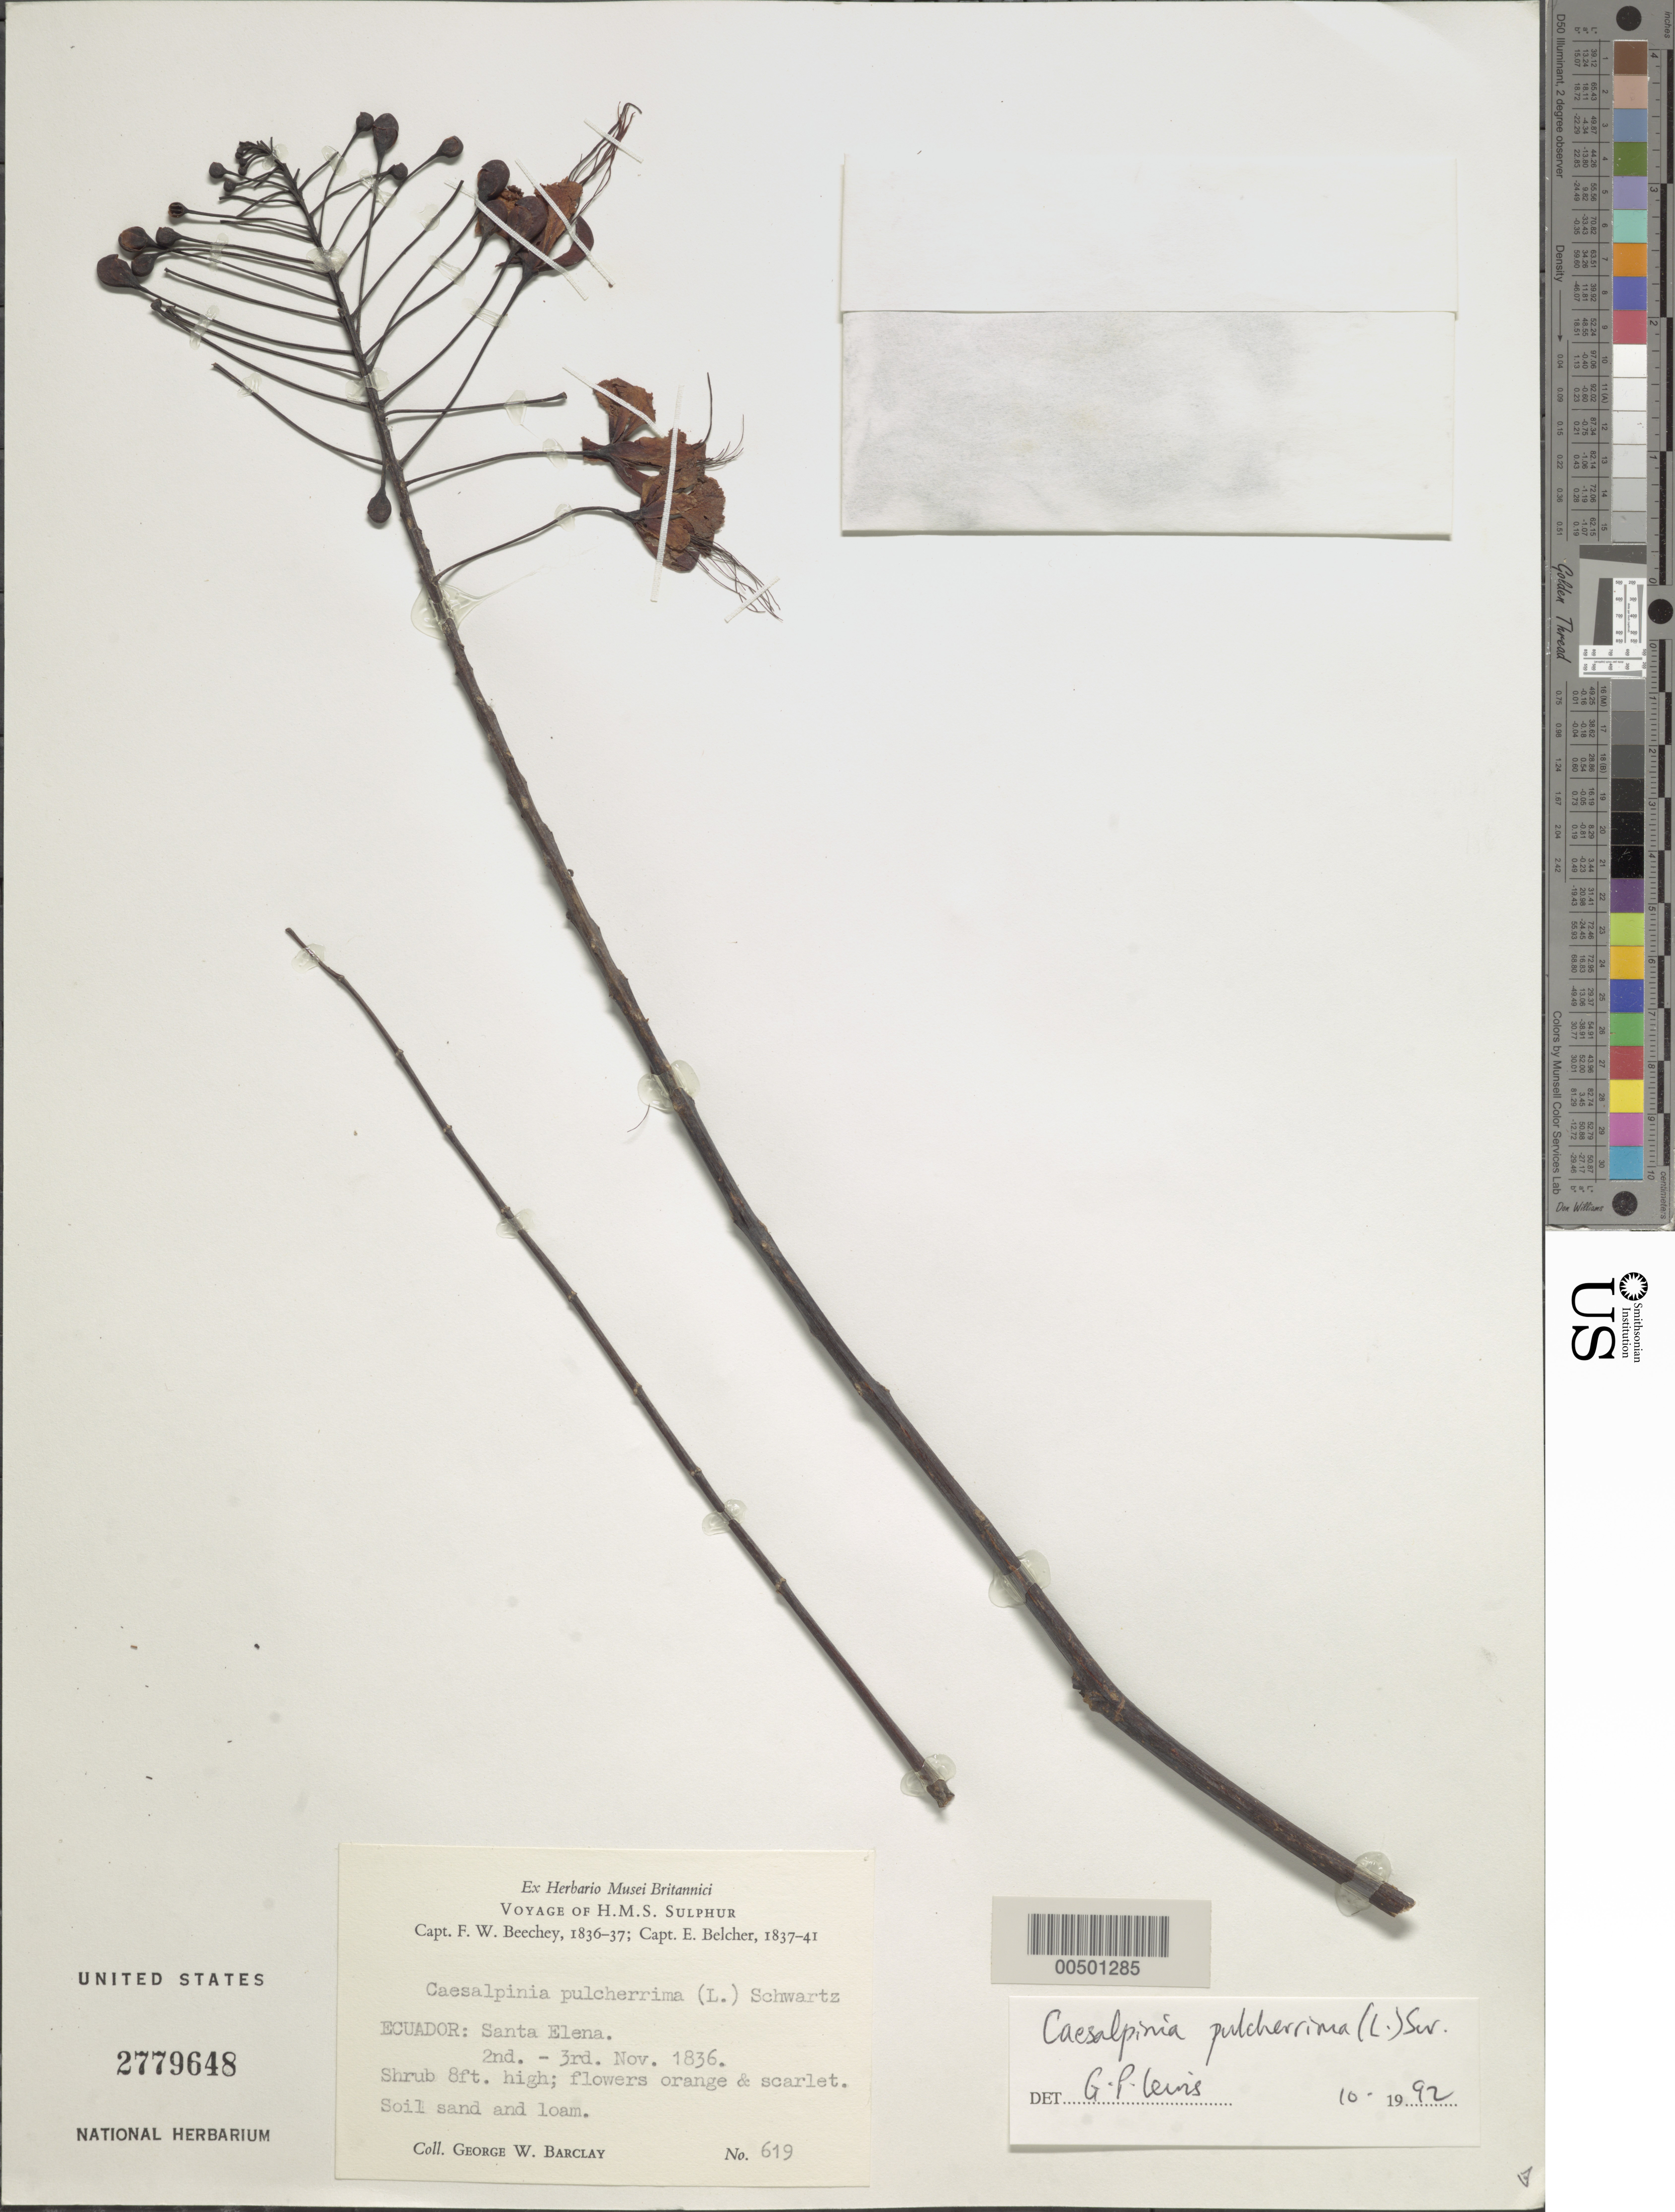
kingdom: Plantae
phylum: Tracheophyta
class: Magnoliopsida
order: Fabales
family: Fabaceae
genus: Caesalpinia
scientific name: Caesalpinia pulcherrima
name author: (L.) Sw.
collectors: G. W. Barclay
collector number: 61974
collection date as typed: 02 Nov 1836 to 03 Nov 1836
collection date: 1836-11-02/1836-11-03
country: Ecuador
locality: Santa Elena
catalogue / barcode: US 2779648